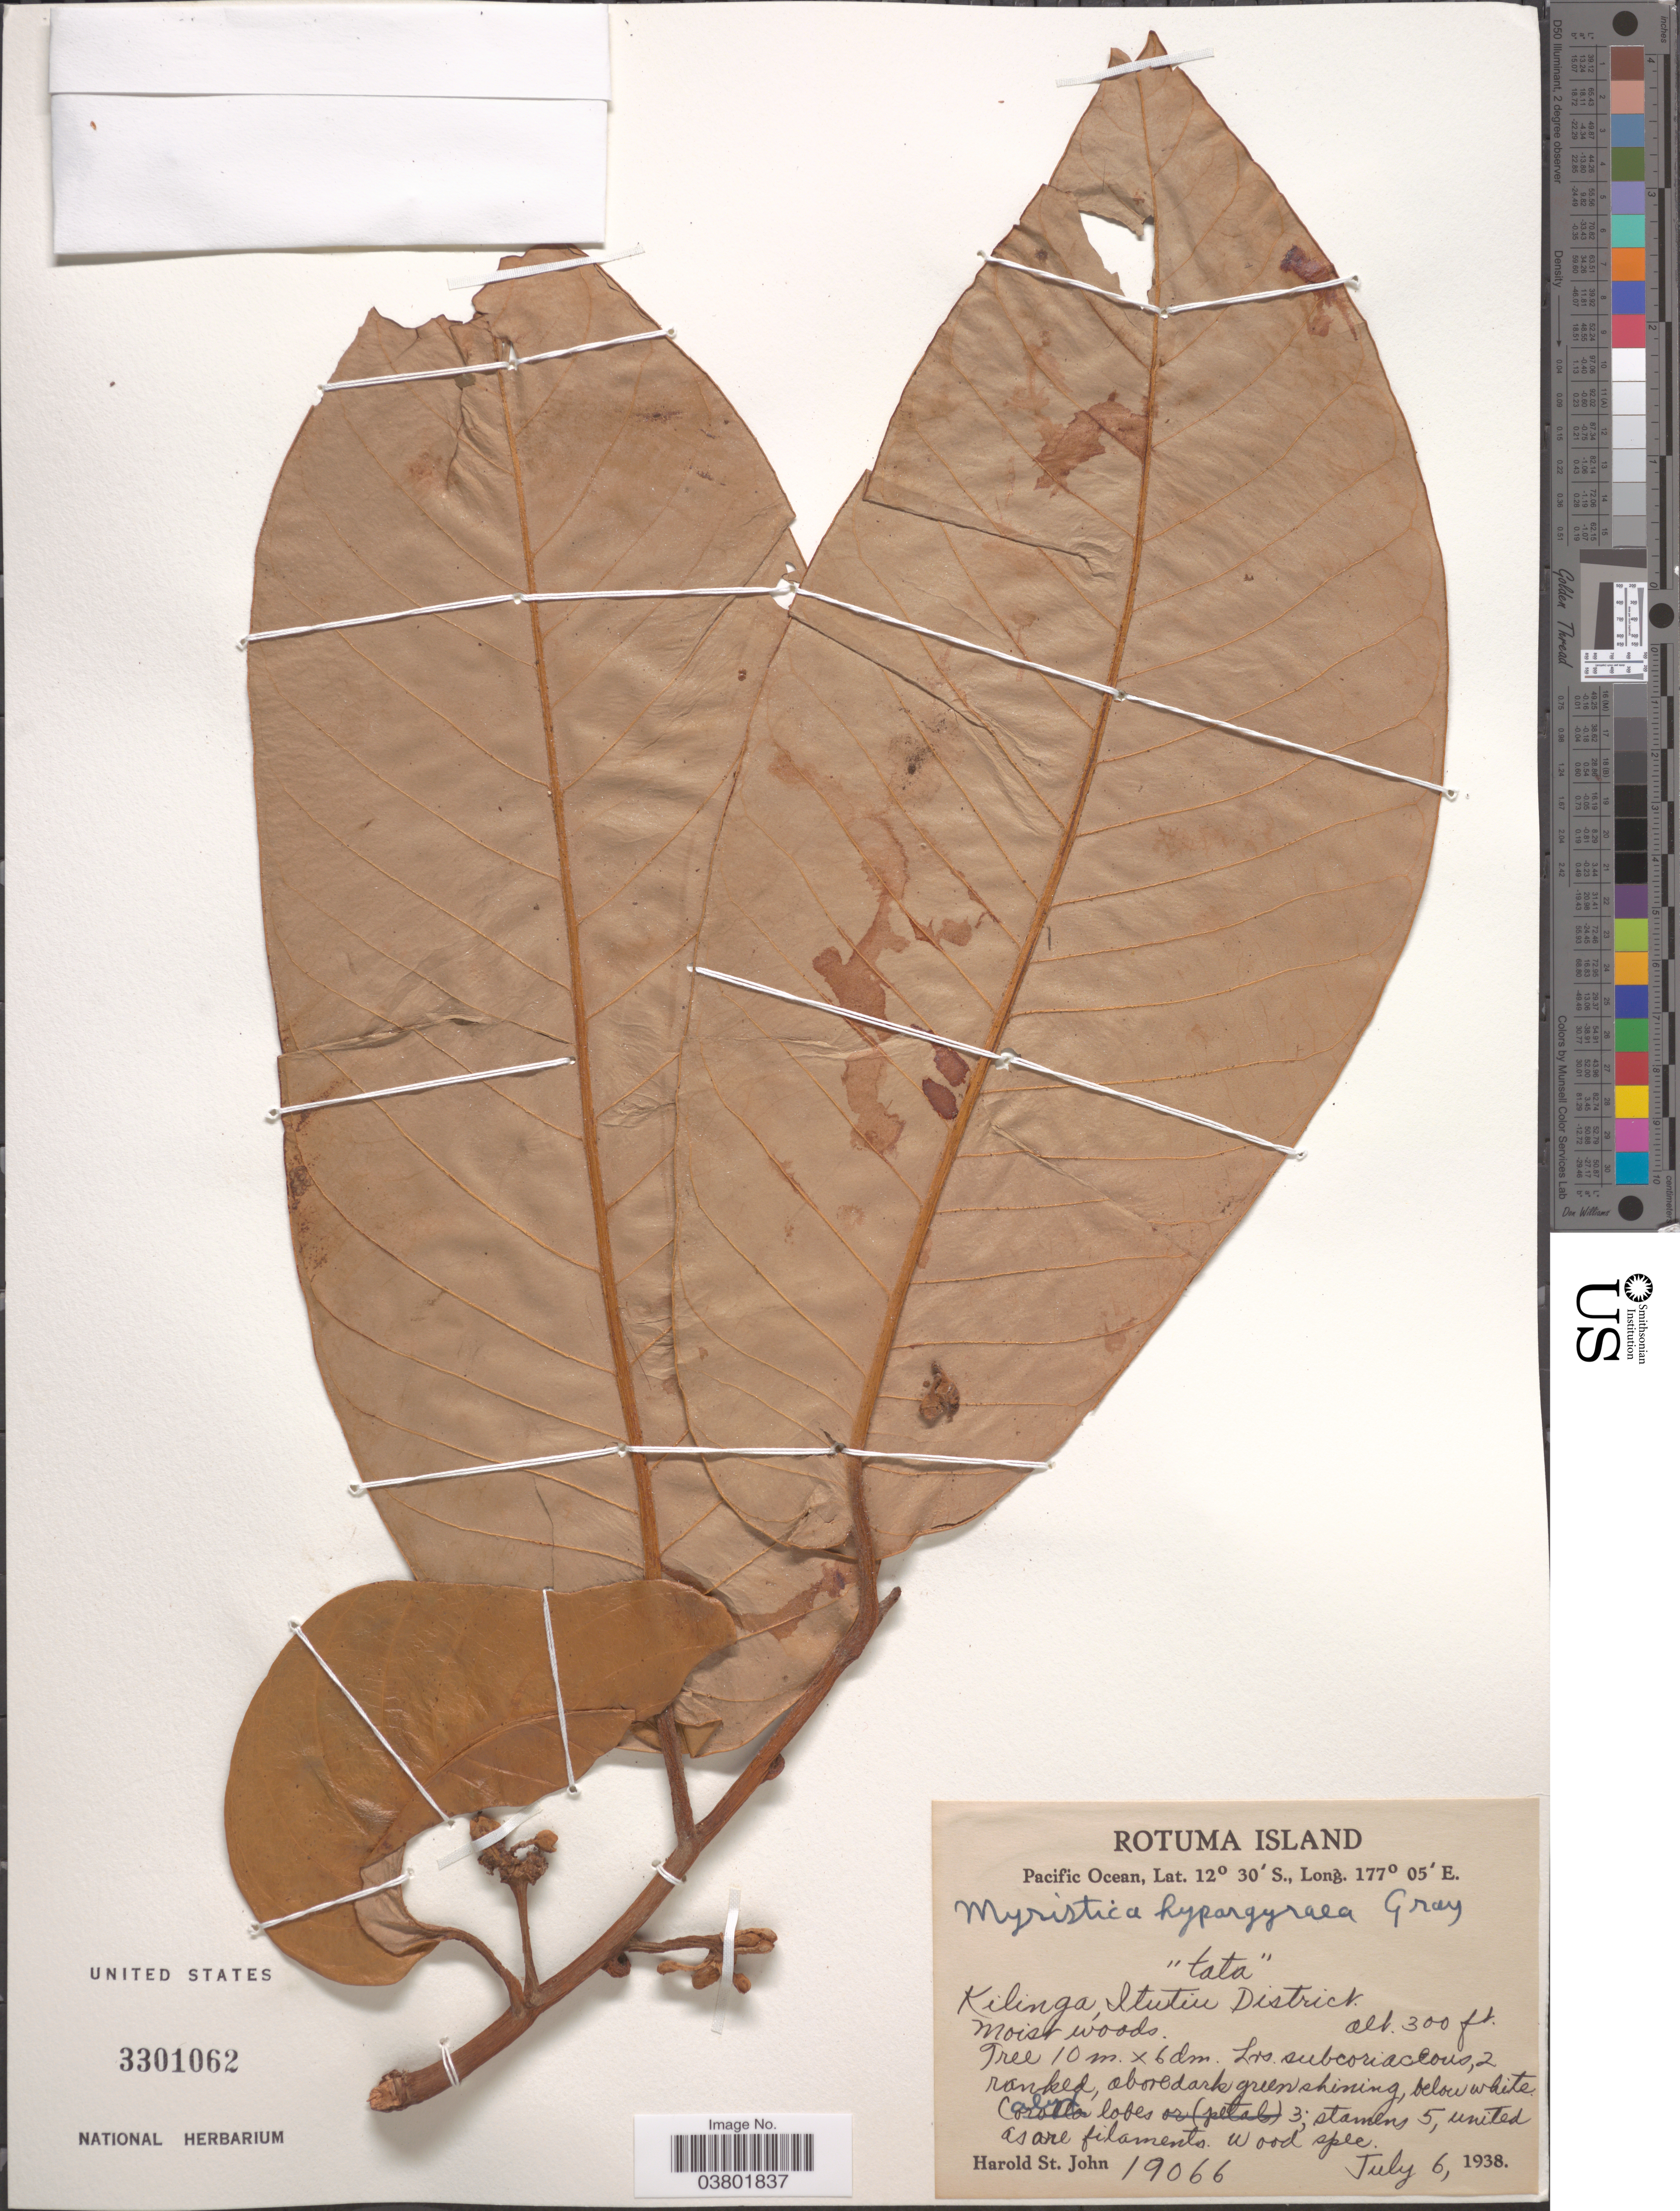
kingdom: Plantae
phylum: Tracheophyta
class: Magnoliopsida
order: Magnoliales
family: Myristicaceae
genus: Myristica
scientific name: Myristica hypargyraea subsp. hypargyraea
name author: A. Gray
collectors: H. St. John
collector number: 19066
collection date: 1938-07-06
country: Fiji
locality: Rotuma Island. Pacific Ocean. Kilinga, Itutiu District.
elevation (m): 91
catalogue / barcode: US 3301062